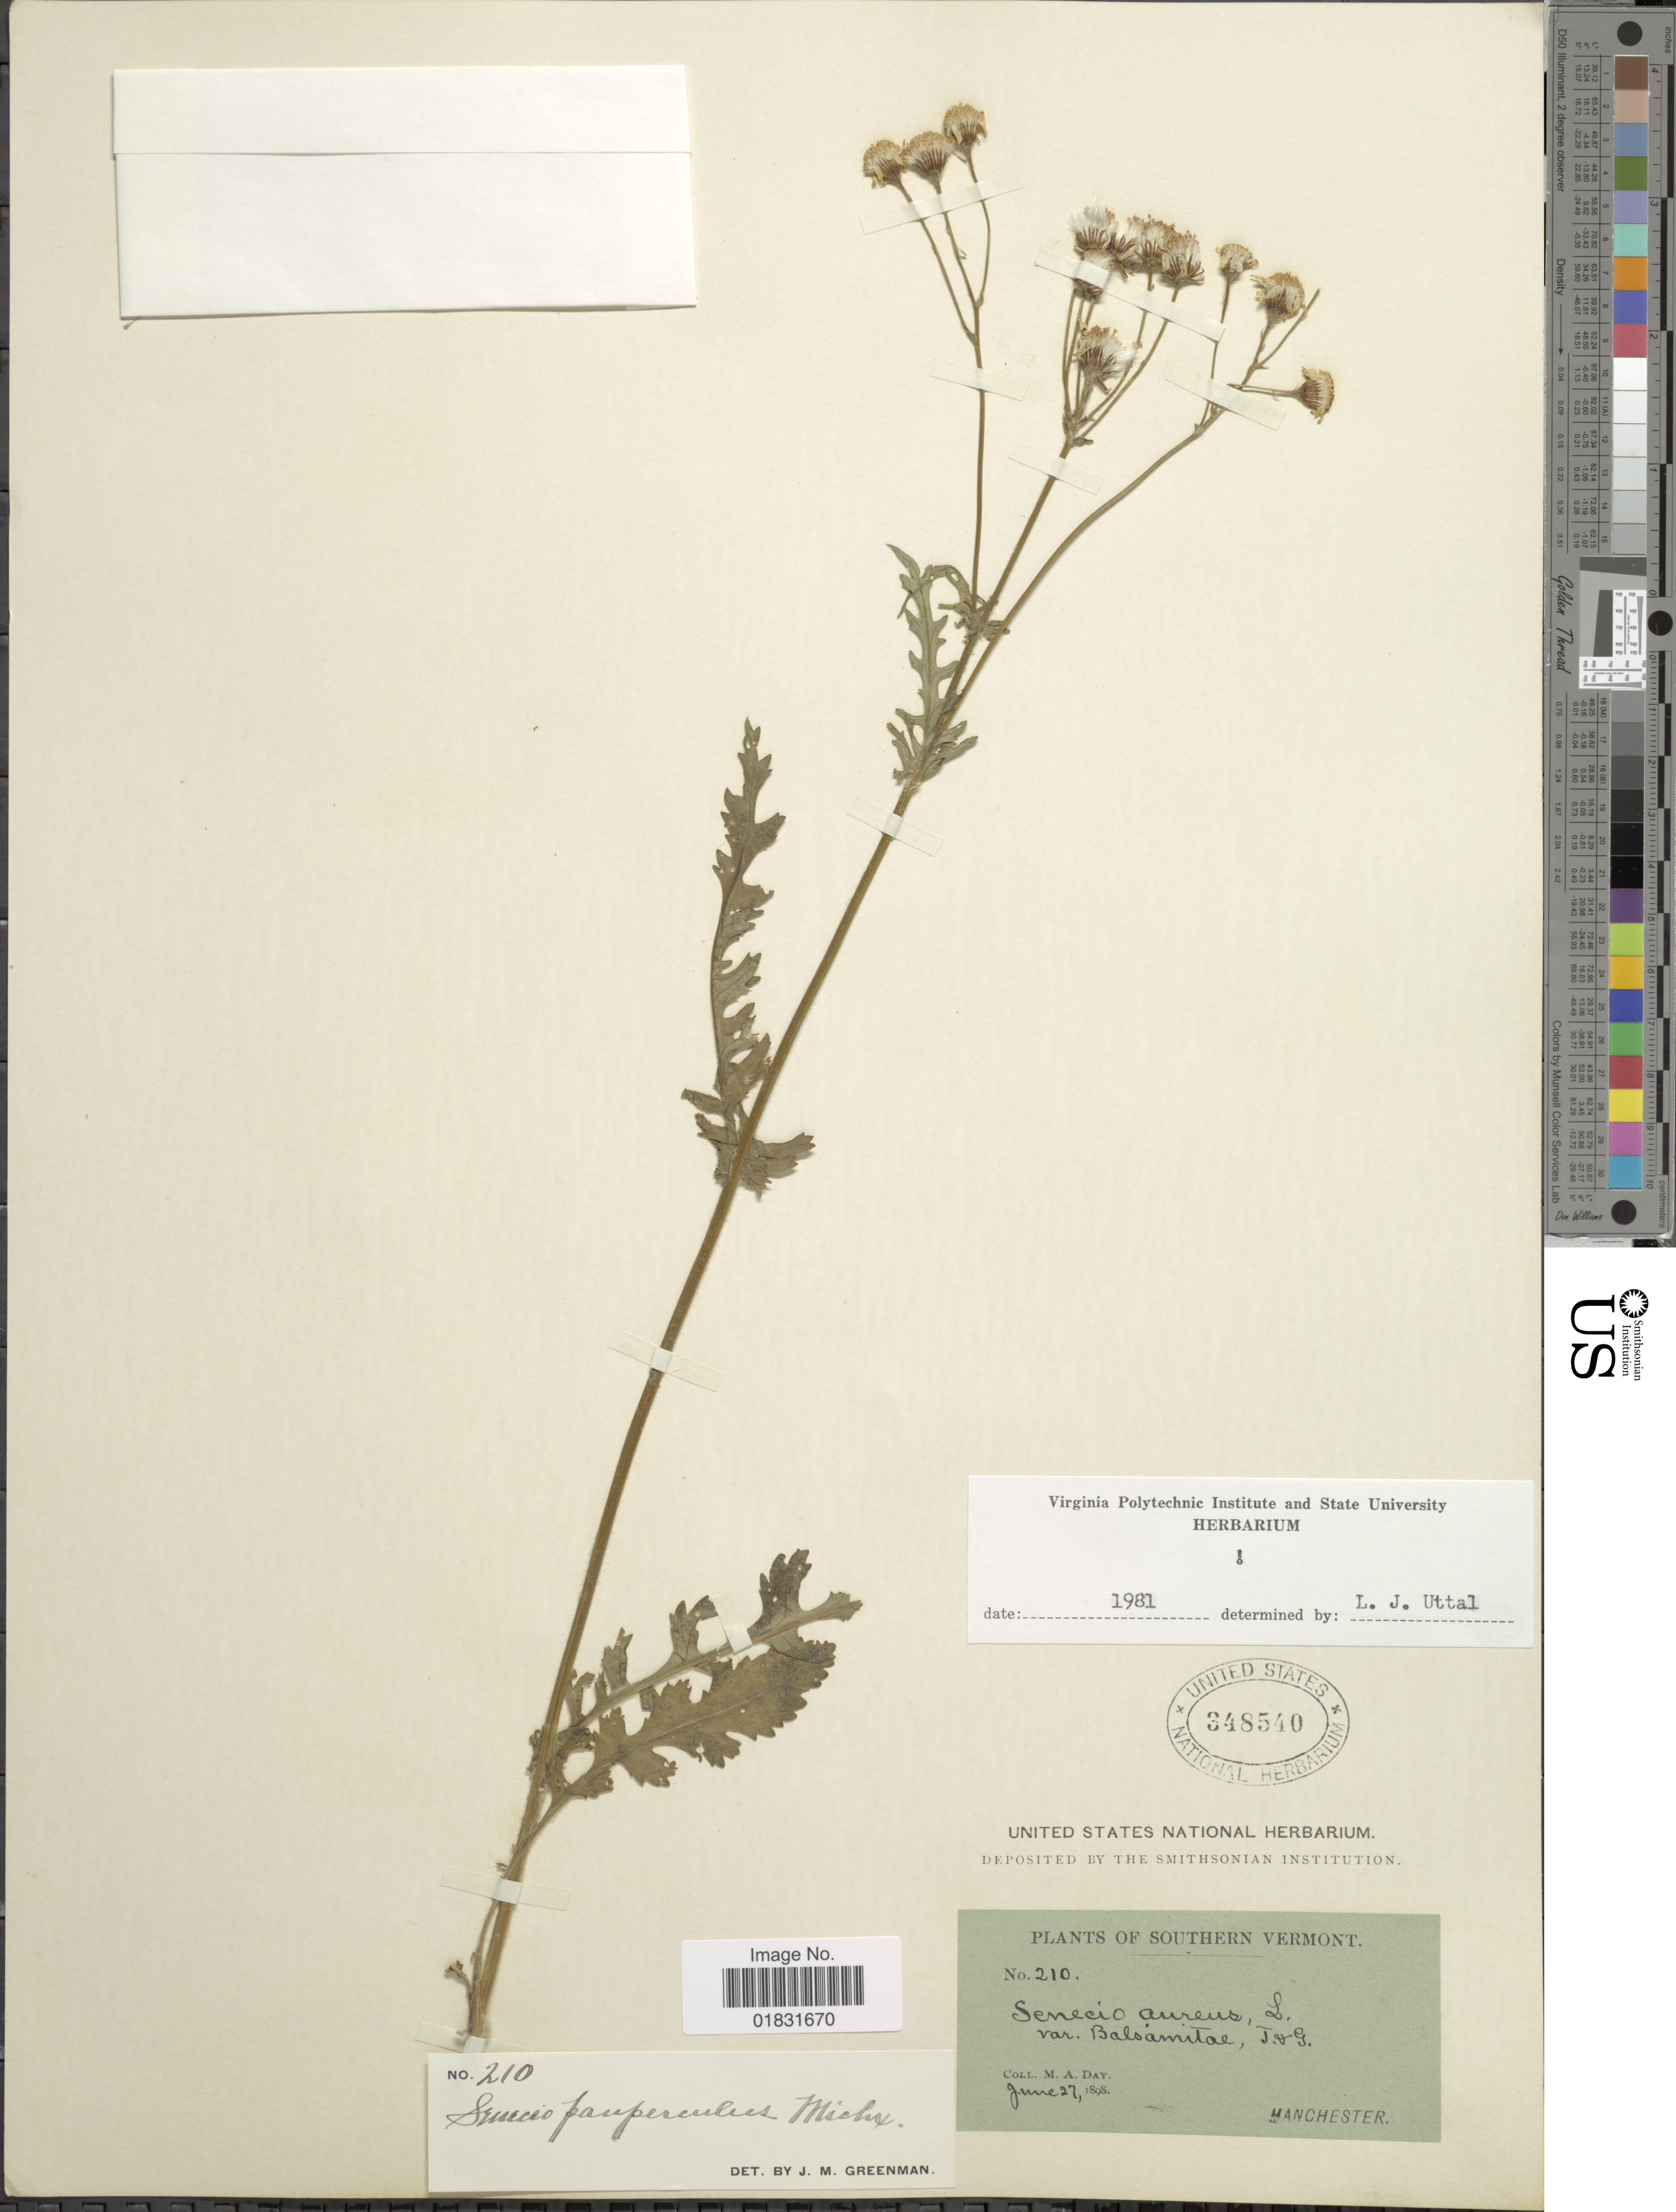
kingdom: Plantae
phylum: Tracheophyta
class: Magnoliopsida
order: Asterales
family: Asteraceae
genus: Packera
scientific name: Packera paupercula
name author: (Michx.) Á. Löve & D. Löve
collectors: M. Day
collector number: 210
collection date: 1898-06-27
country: United States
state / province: Vermont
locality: Southern Vermont, Manchester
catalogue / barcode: US 348540